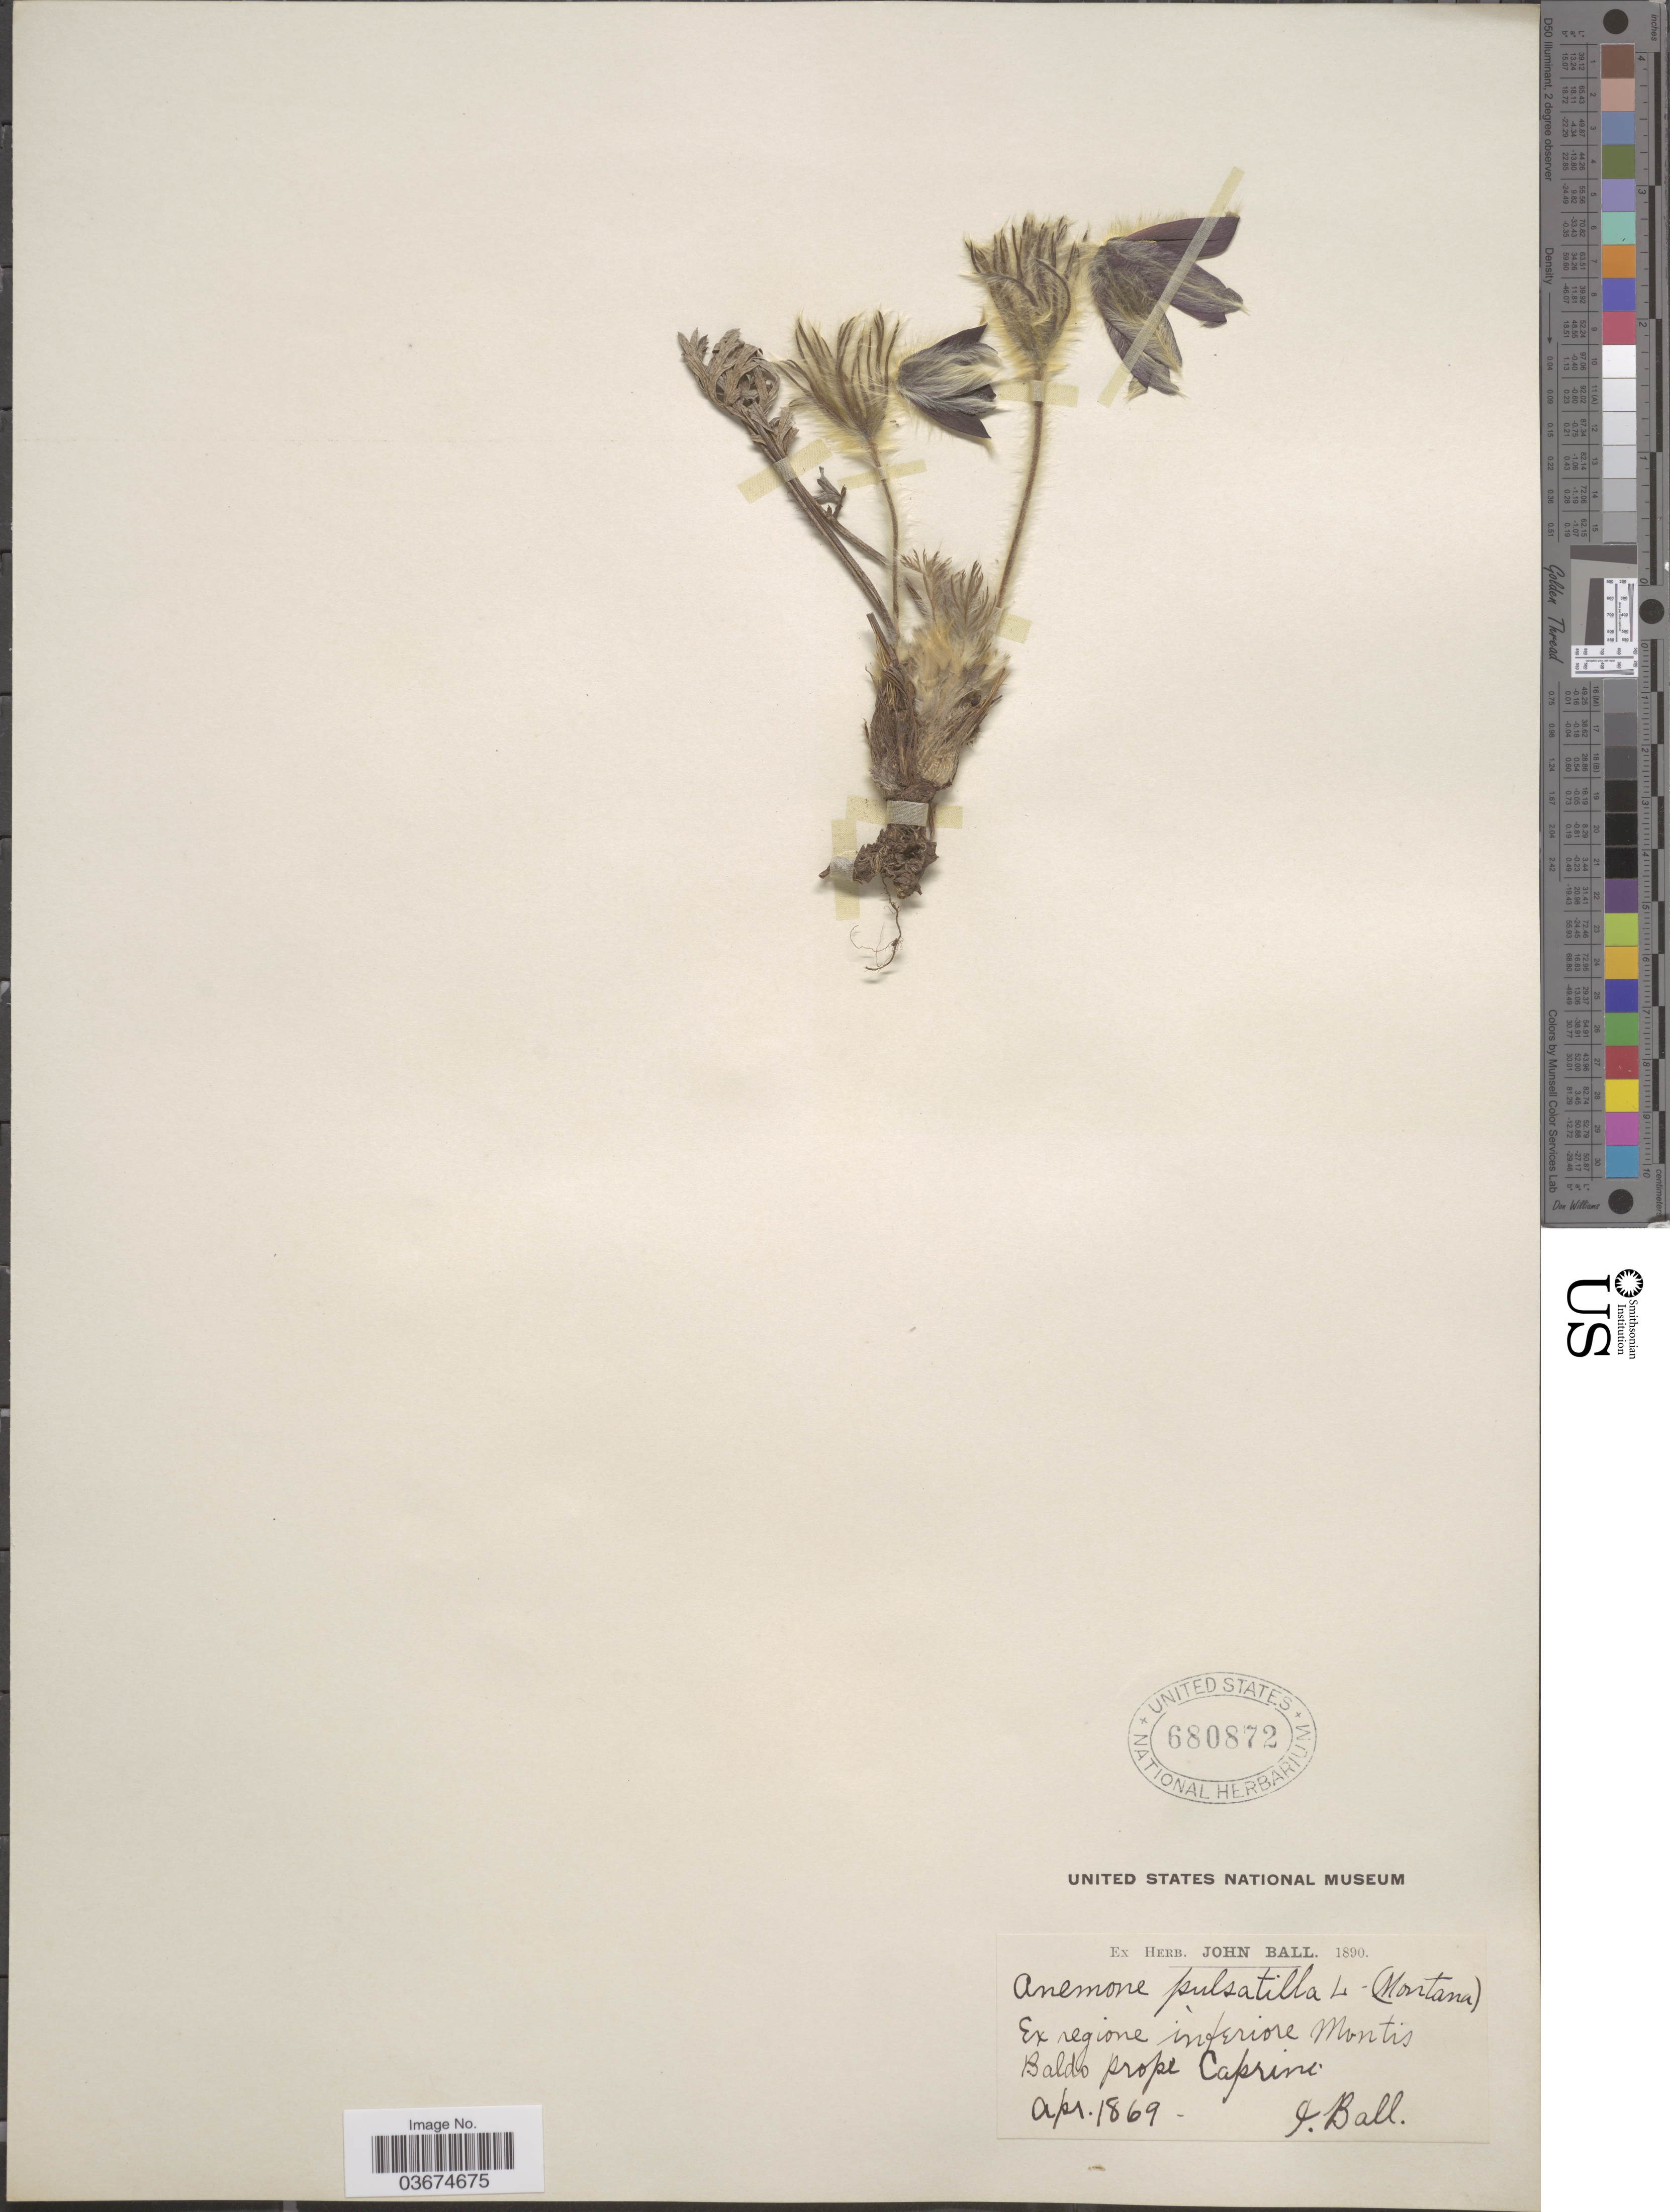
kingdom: Plantae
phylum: Tracheophyta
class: Magnoliopsida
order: Ranunculales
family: Ranunculaceae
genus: Pulsatilla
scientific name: Pulsatilla pulsatilla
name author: (L.) H. Karst.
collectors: J. Ball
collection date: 1869-04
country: Italy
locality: Ex regione inferiore Montis Baldo prope Caprine.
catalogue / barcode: US 680872